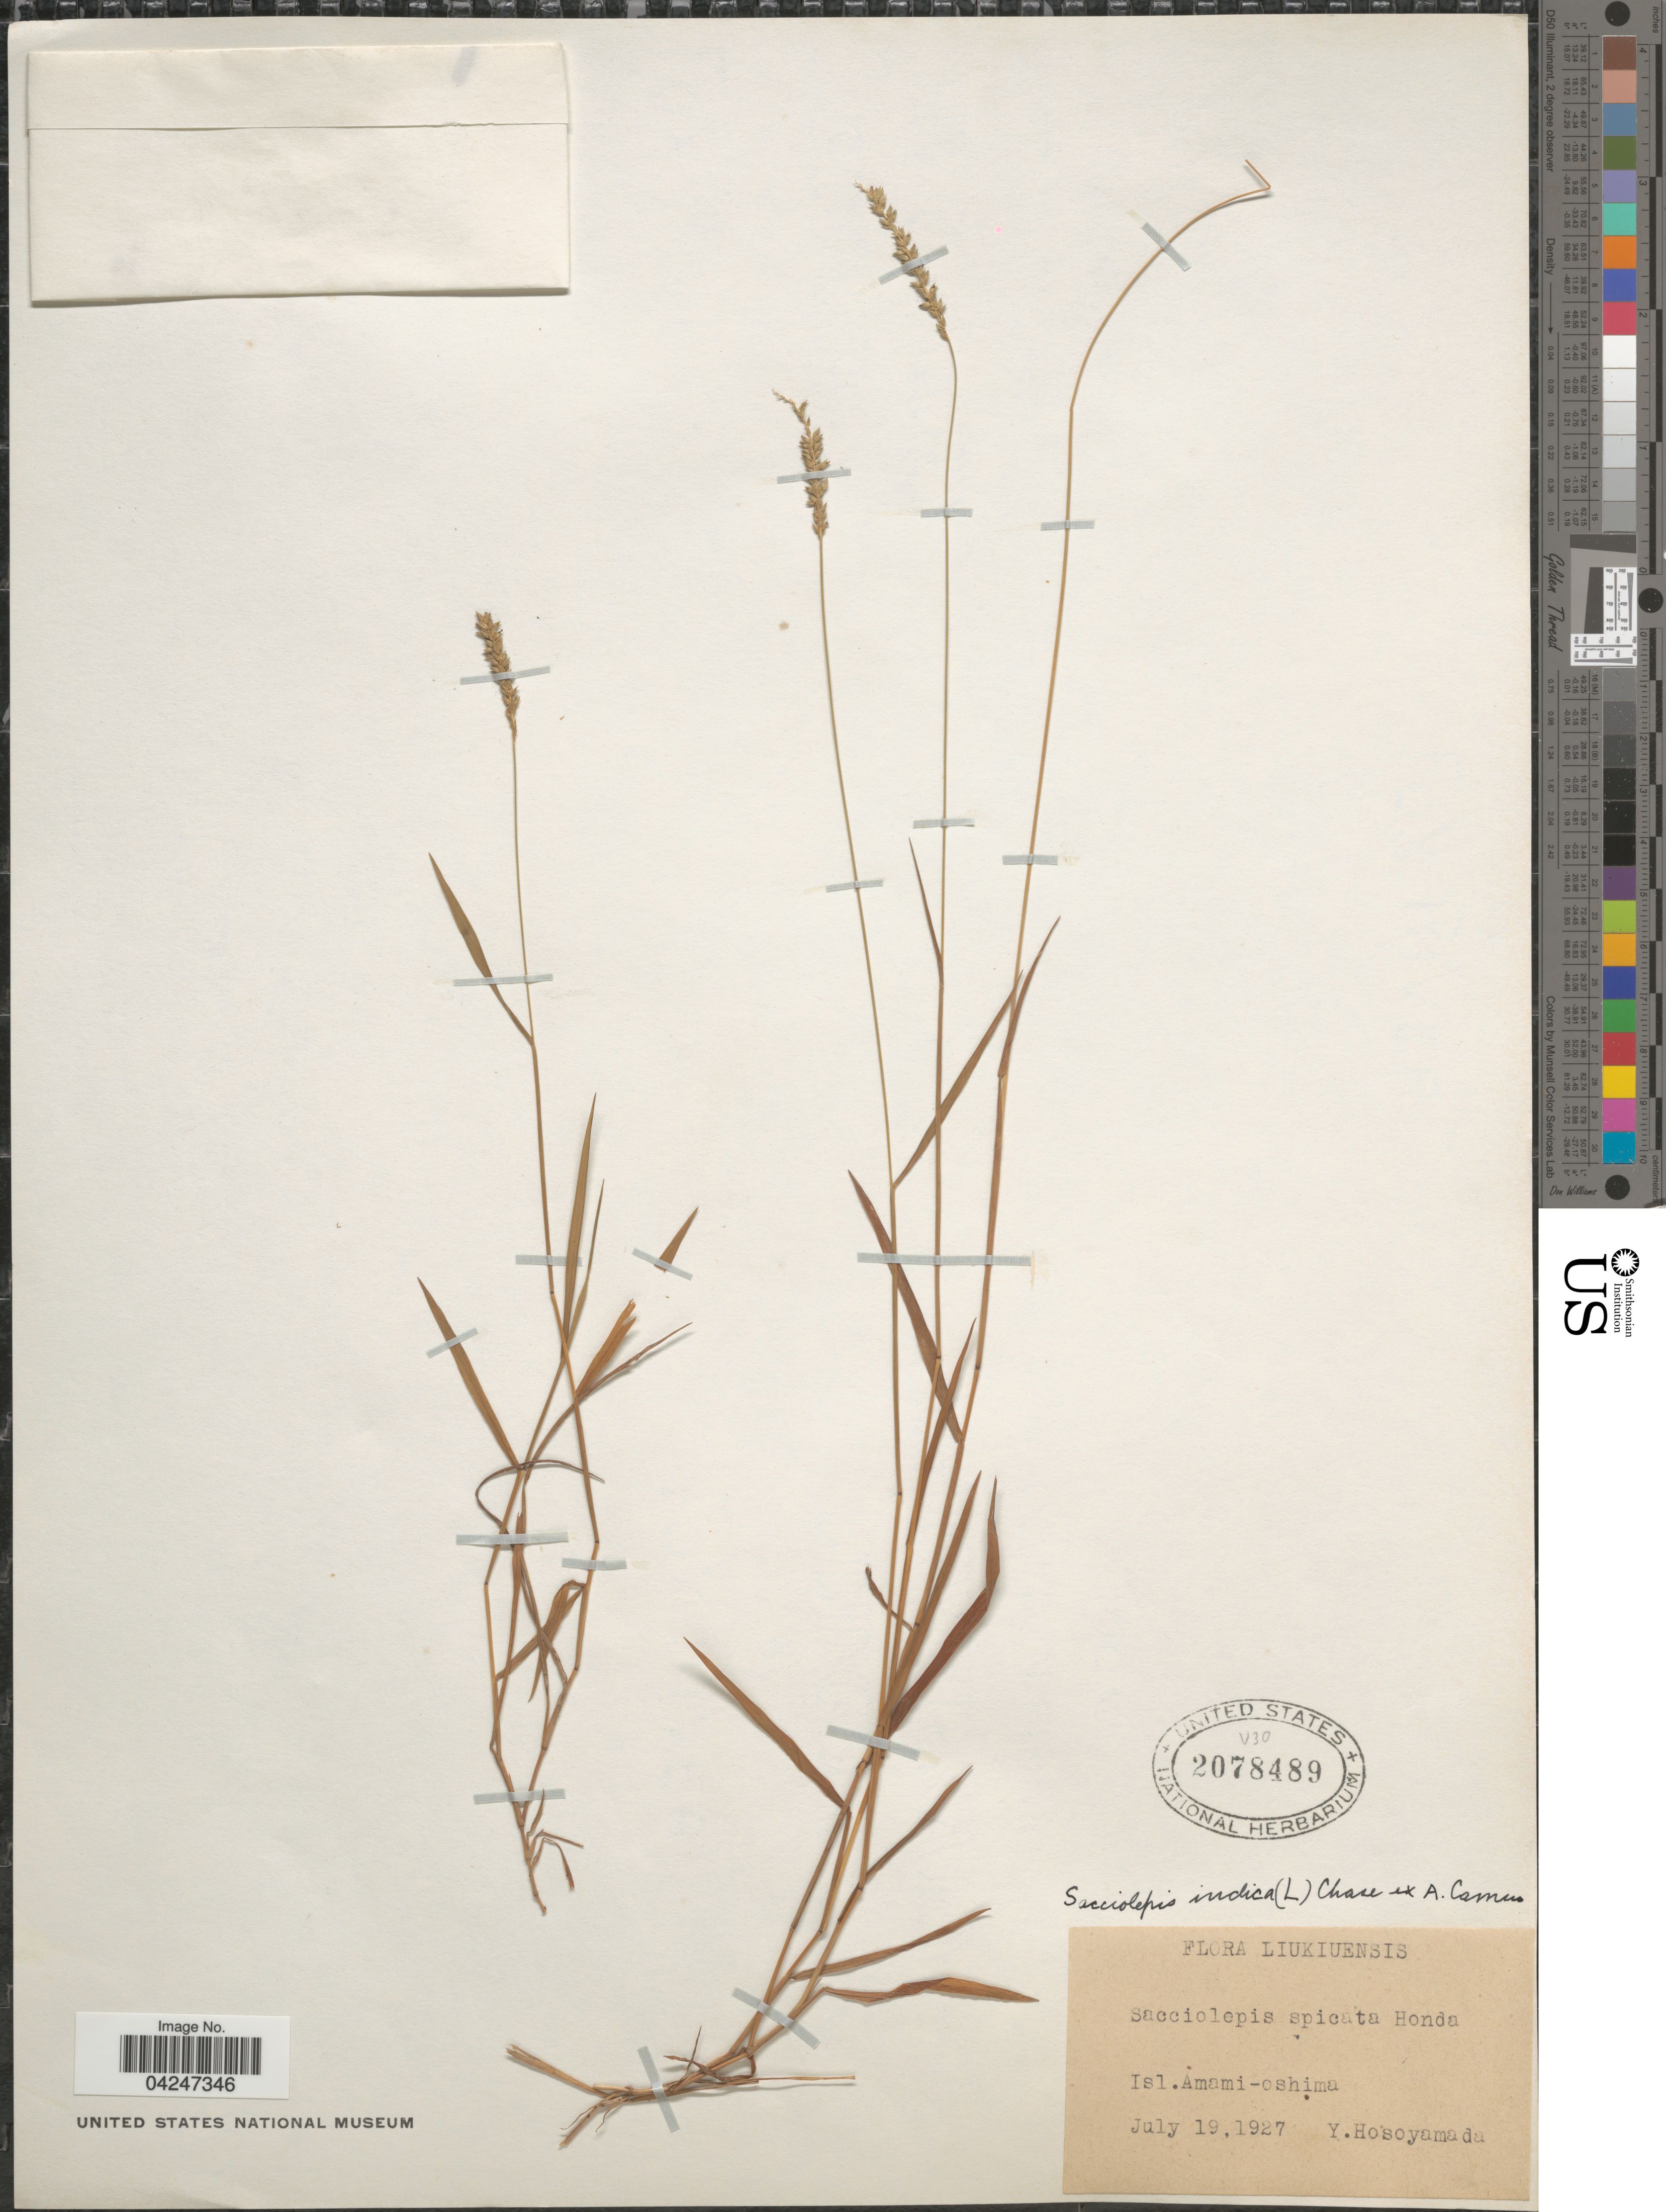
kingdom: Plantae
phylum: Tracheophyta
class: Liliopsida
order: Poales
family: Poaceae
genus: Sacciolepis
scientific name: Sacciolepis indica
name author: (L.) Chase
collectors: Y. Hosoyamada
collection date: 1927-07-19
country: Japan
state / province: Okinawa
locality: Liukiuensis. Isl. Amami-oshima.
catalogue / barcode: US 2078489